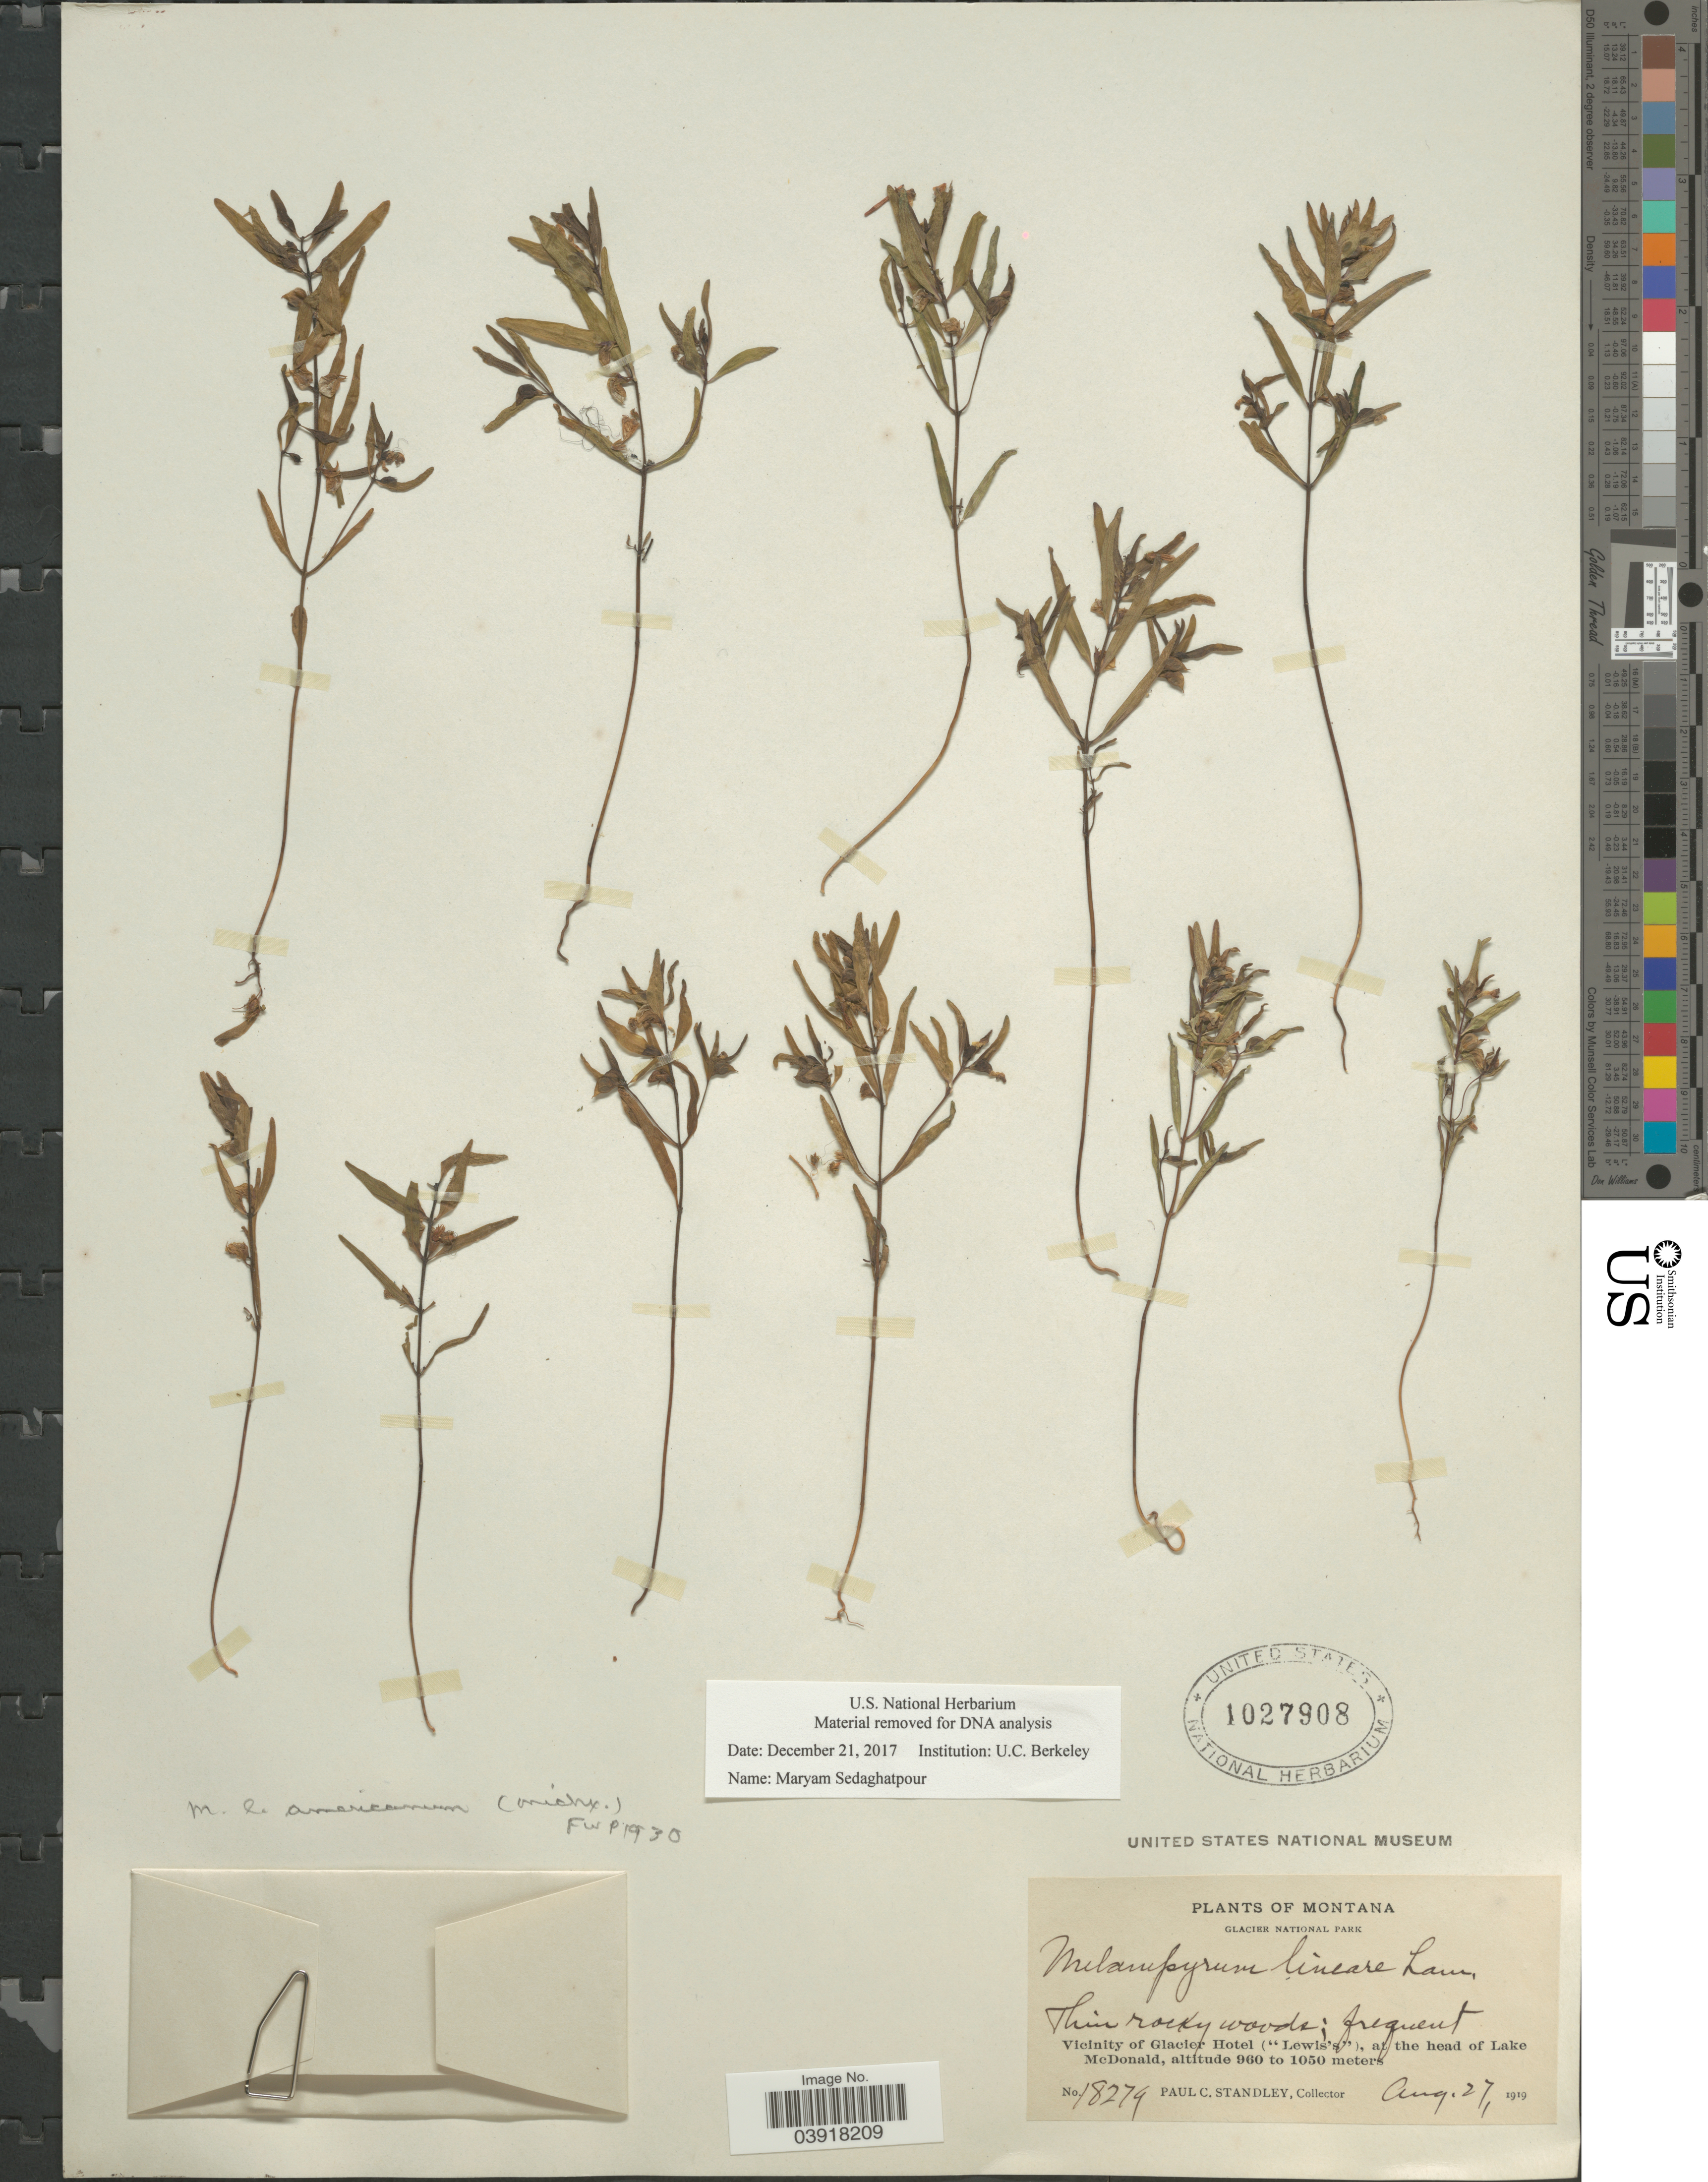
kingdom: Plantae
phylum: Tracheophyta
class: Magnoliopsida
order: Lamiales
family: Orobanchaceae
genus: Melampyrum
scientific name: Melampyrum lineare var. pectinatum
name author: (Pennell) Fernald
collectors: P. C. Standley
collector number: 18279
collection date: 1919-08-27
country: United States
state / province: Montana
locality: Glacier National Park. Vicinity of Glacier Hotel ("Lewis"), at the head of Lake McDonald.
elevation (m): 960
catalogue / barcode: US 1027908